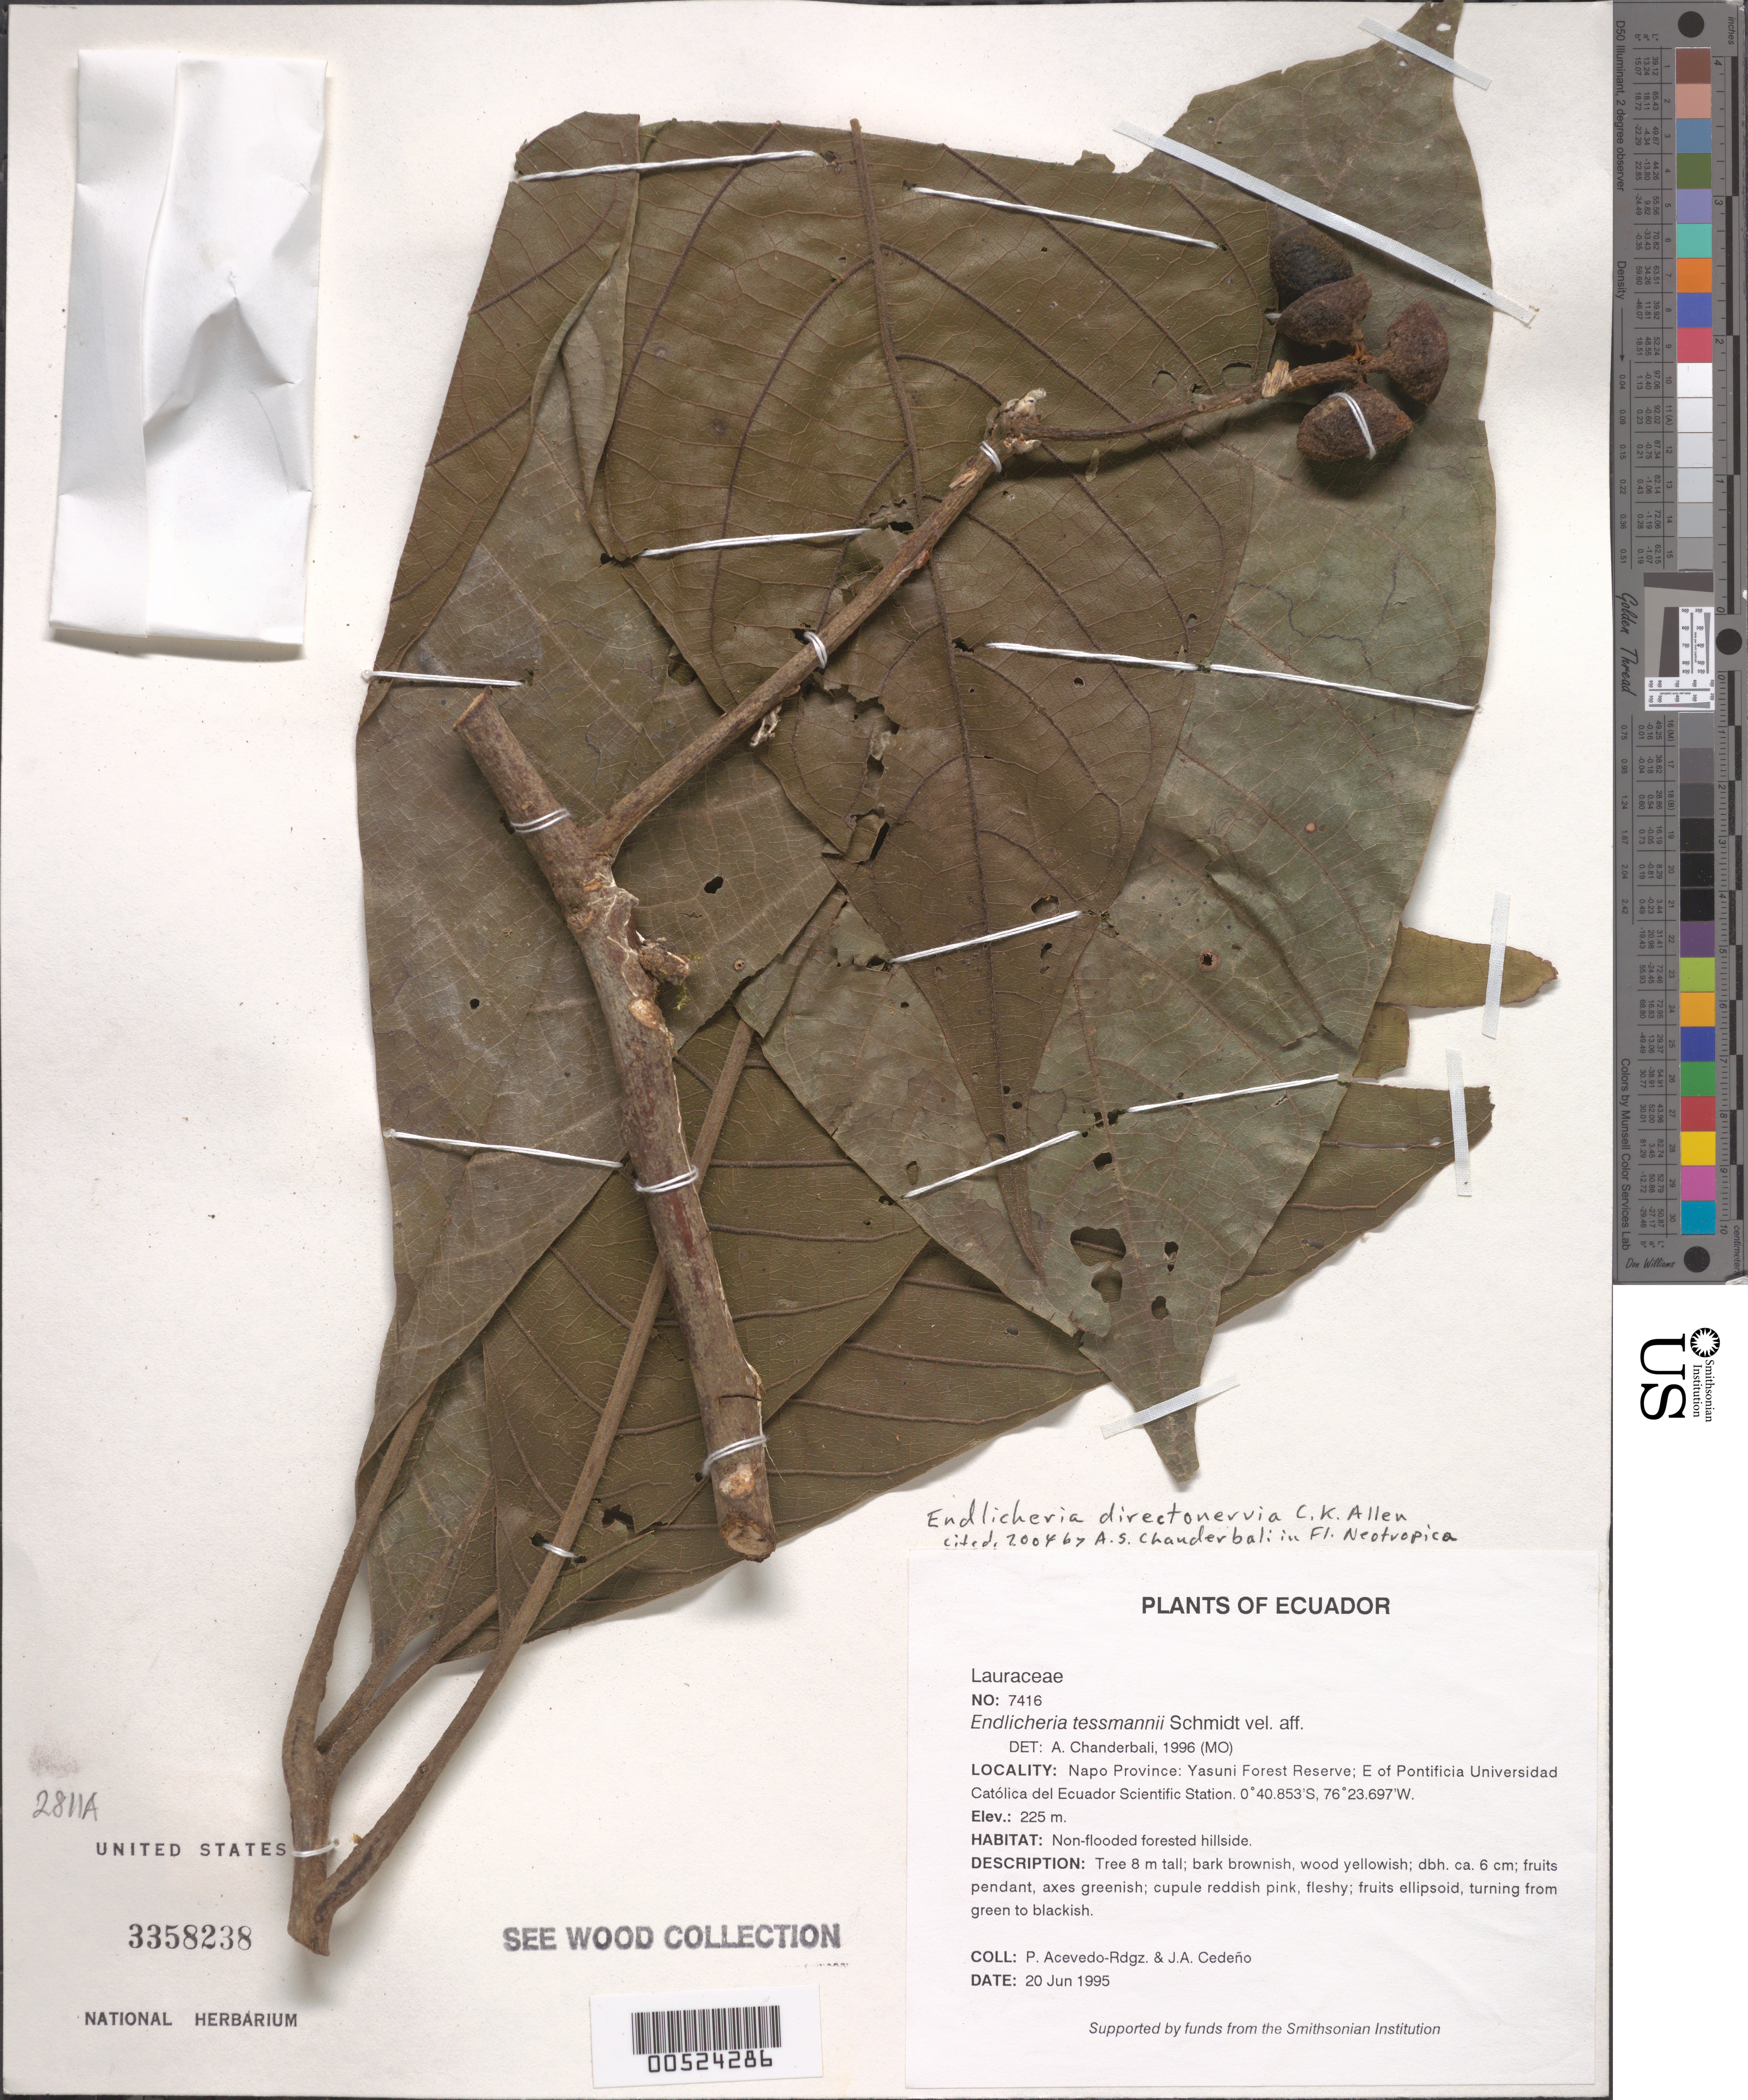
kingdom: Plantae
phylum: Tracheophyta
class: Magnoliopsida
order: Laurales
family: Lauraceae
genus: Endlicheria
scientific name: Endlicheria directonervia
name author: C.K. Allen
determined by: Chanderbali, Andre Shashi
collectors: P. Acevedo-Rodr. & J. A. Cedeño M.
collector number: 7416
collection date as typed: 20 Jun 1995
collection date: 1995-06-20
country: Ecuador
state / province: Napo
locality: Napo Province: Yasuni Forest Reserve; E of Pontificia Universidad Católica del Ecuador Scientific Station.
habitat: Non-flooded forested hillside.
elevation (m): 225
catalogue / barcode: US 3358238